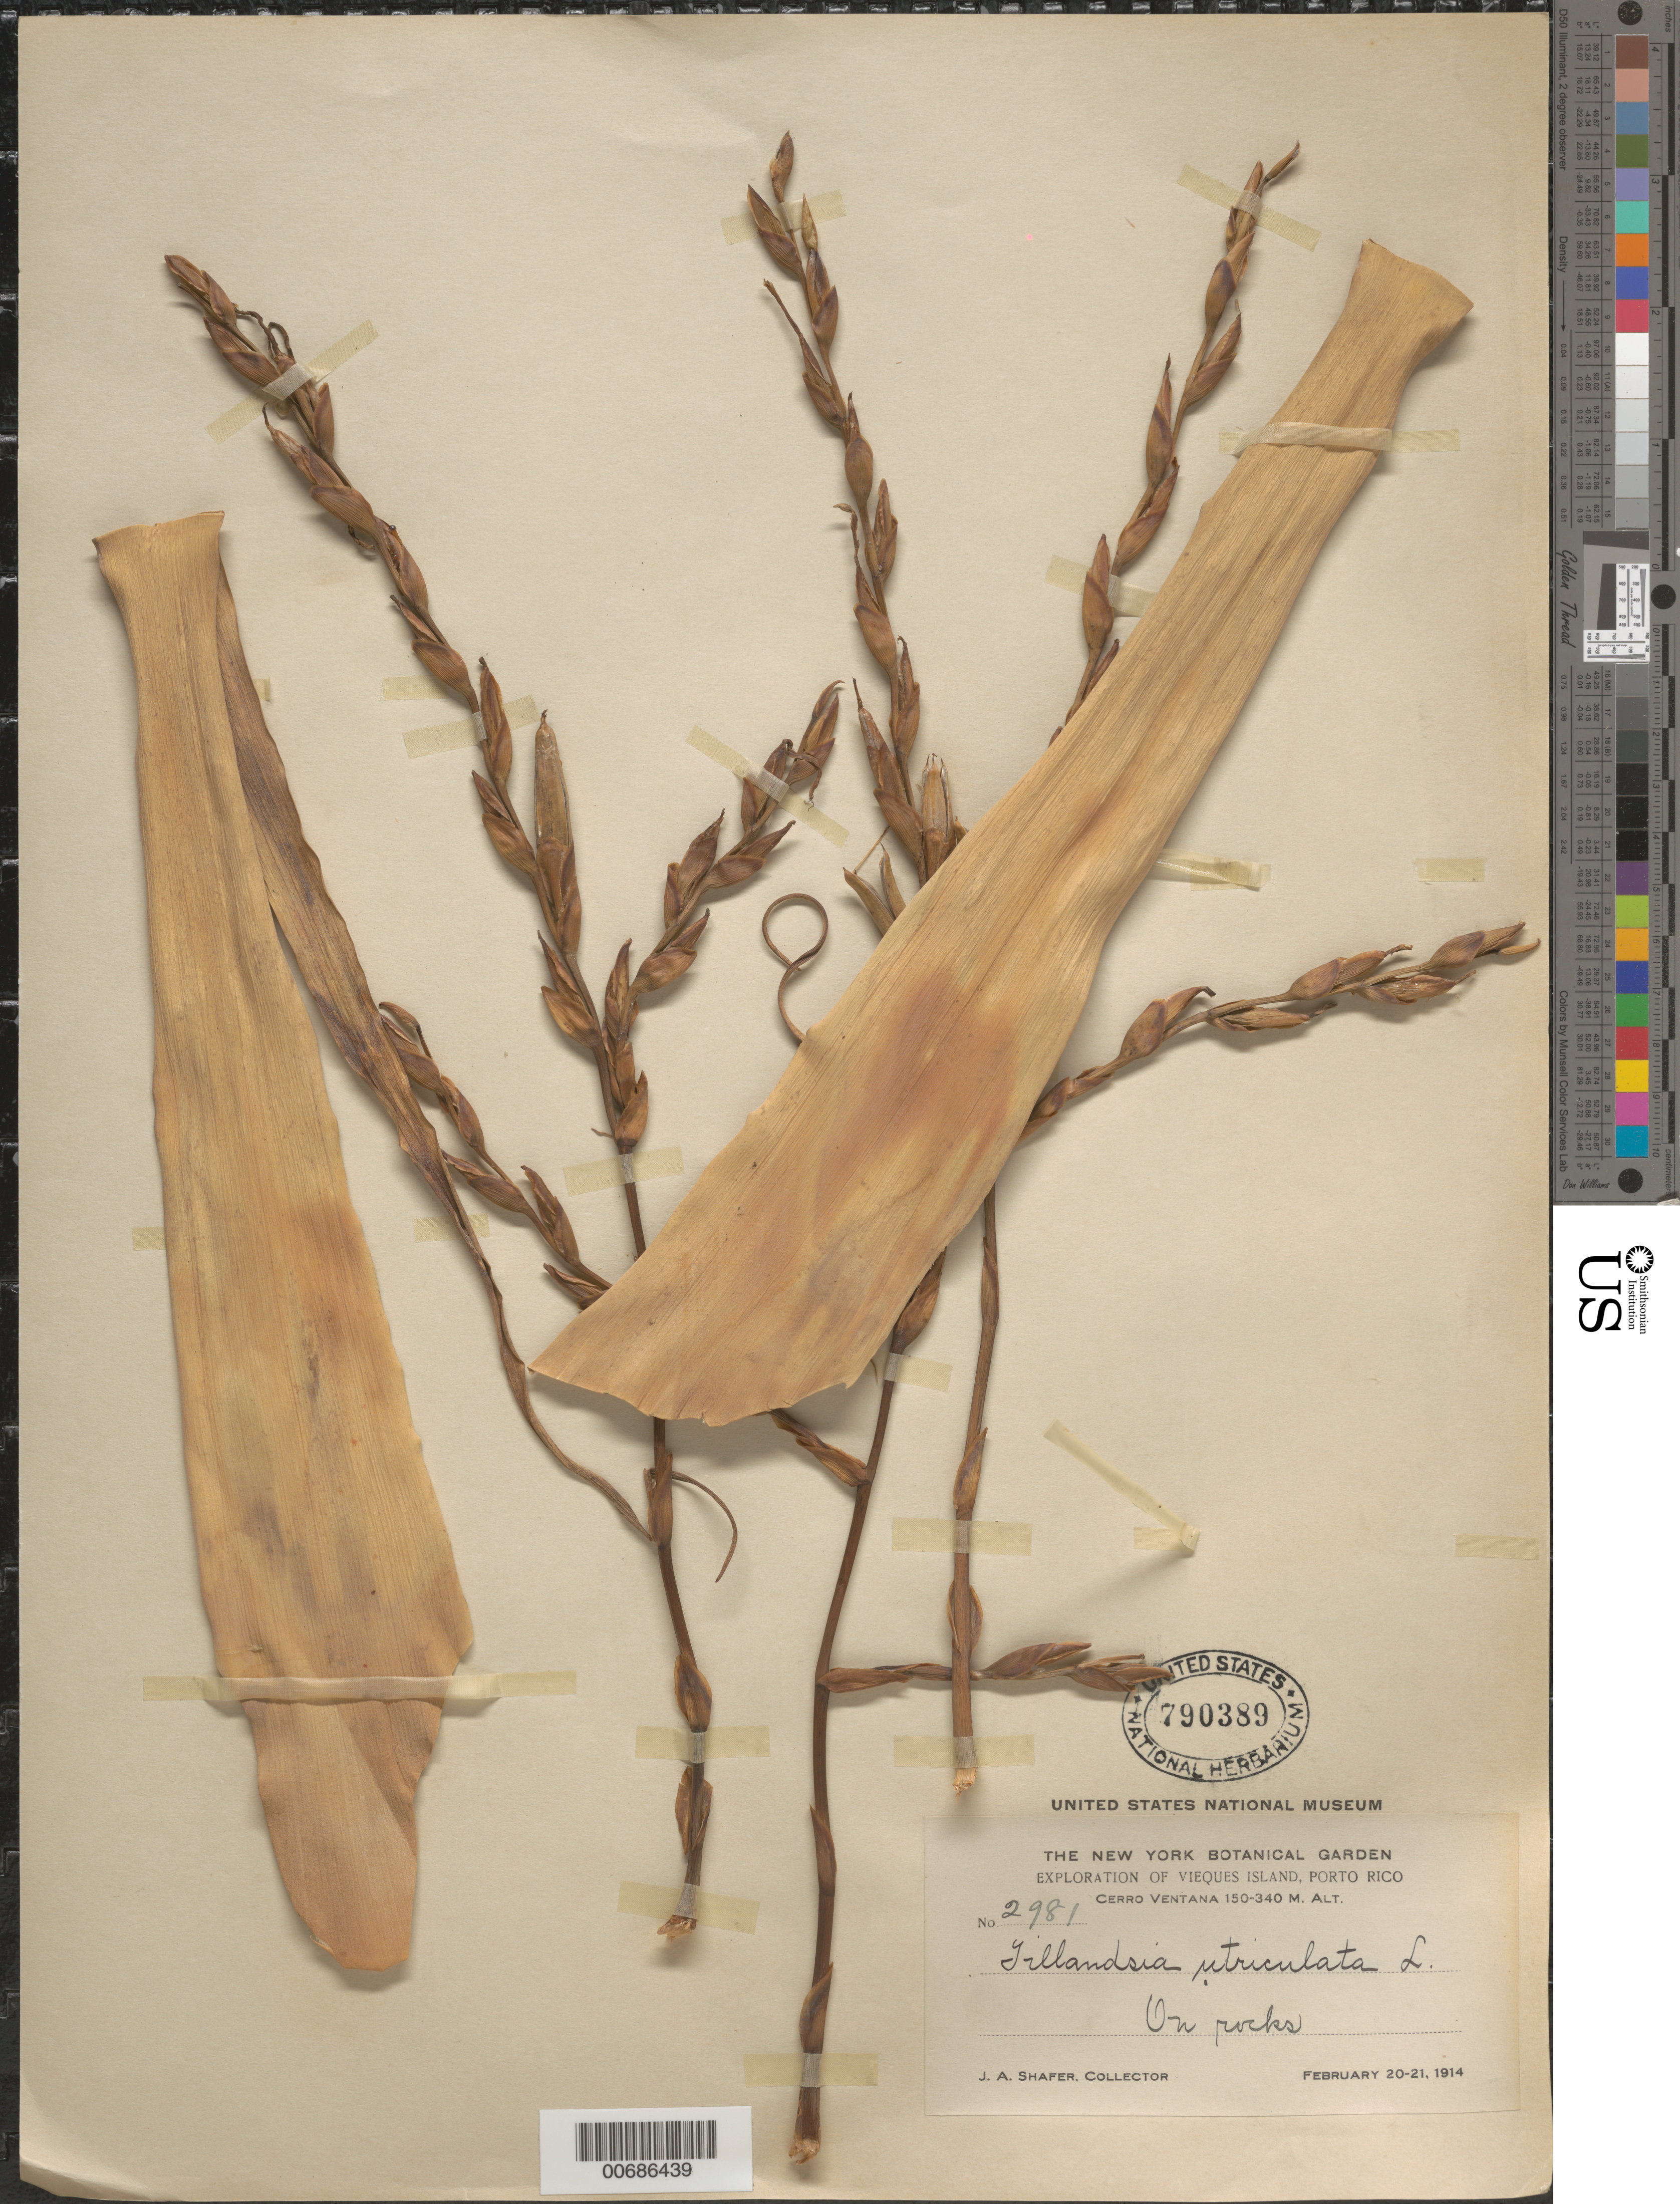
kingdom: Plantae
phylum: Tracheophyta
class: Liliopsida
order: Poales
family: Bromeliaceae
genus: Tillandsia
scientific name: Tillandsia utriculata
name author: L.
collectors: J. A. Shafer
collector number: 2981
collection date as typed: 20 Feb 1914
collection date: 1914-02-20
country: Puerto Rico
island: Vieques Island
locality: Cerro Ventana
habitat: on rocks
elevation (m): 150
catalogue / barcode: US 790389